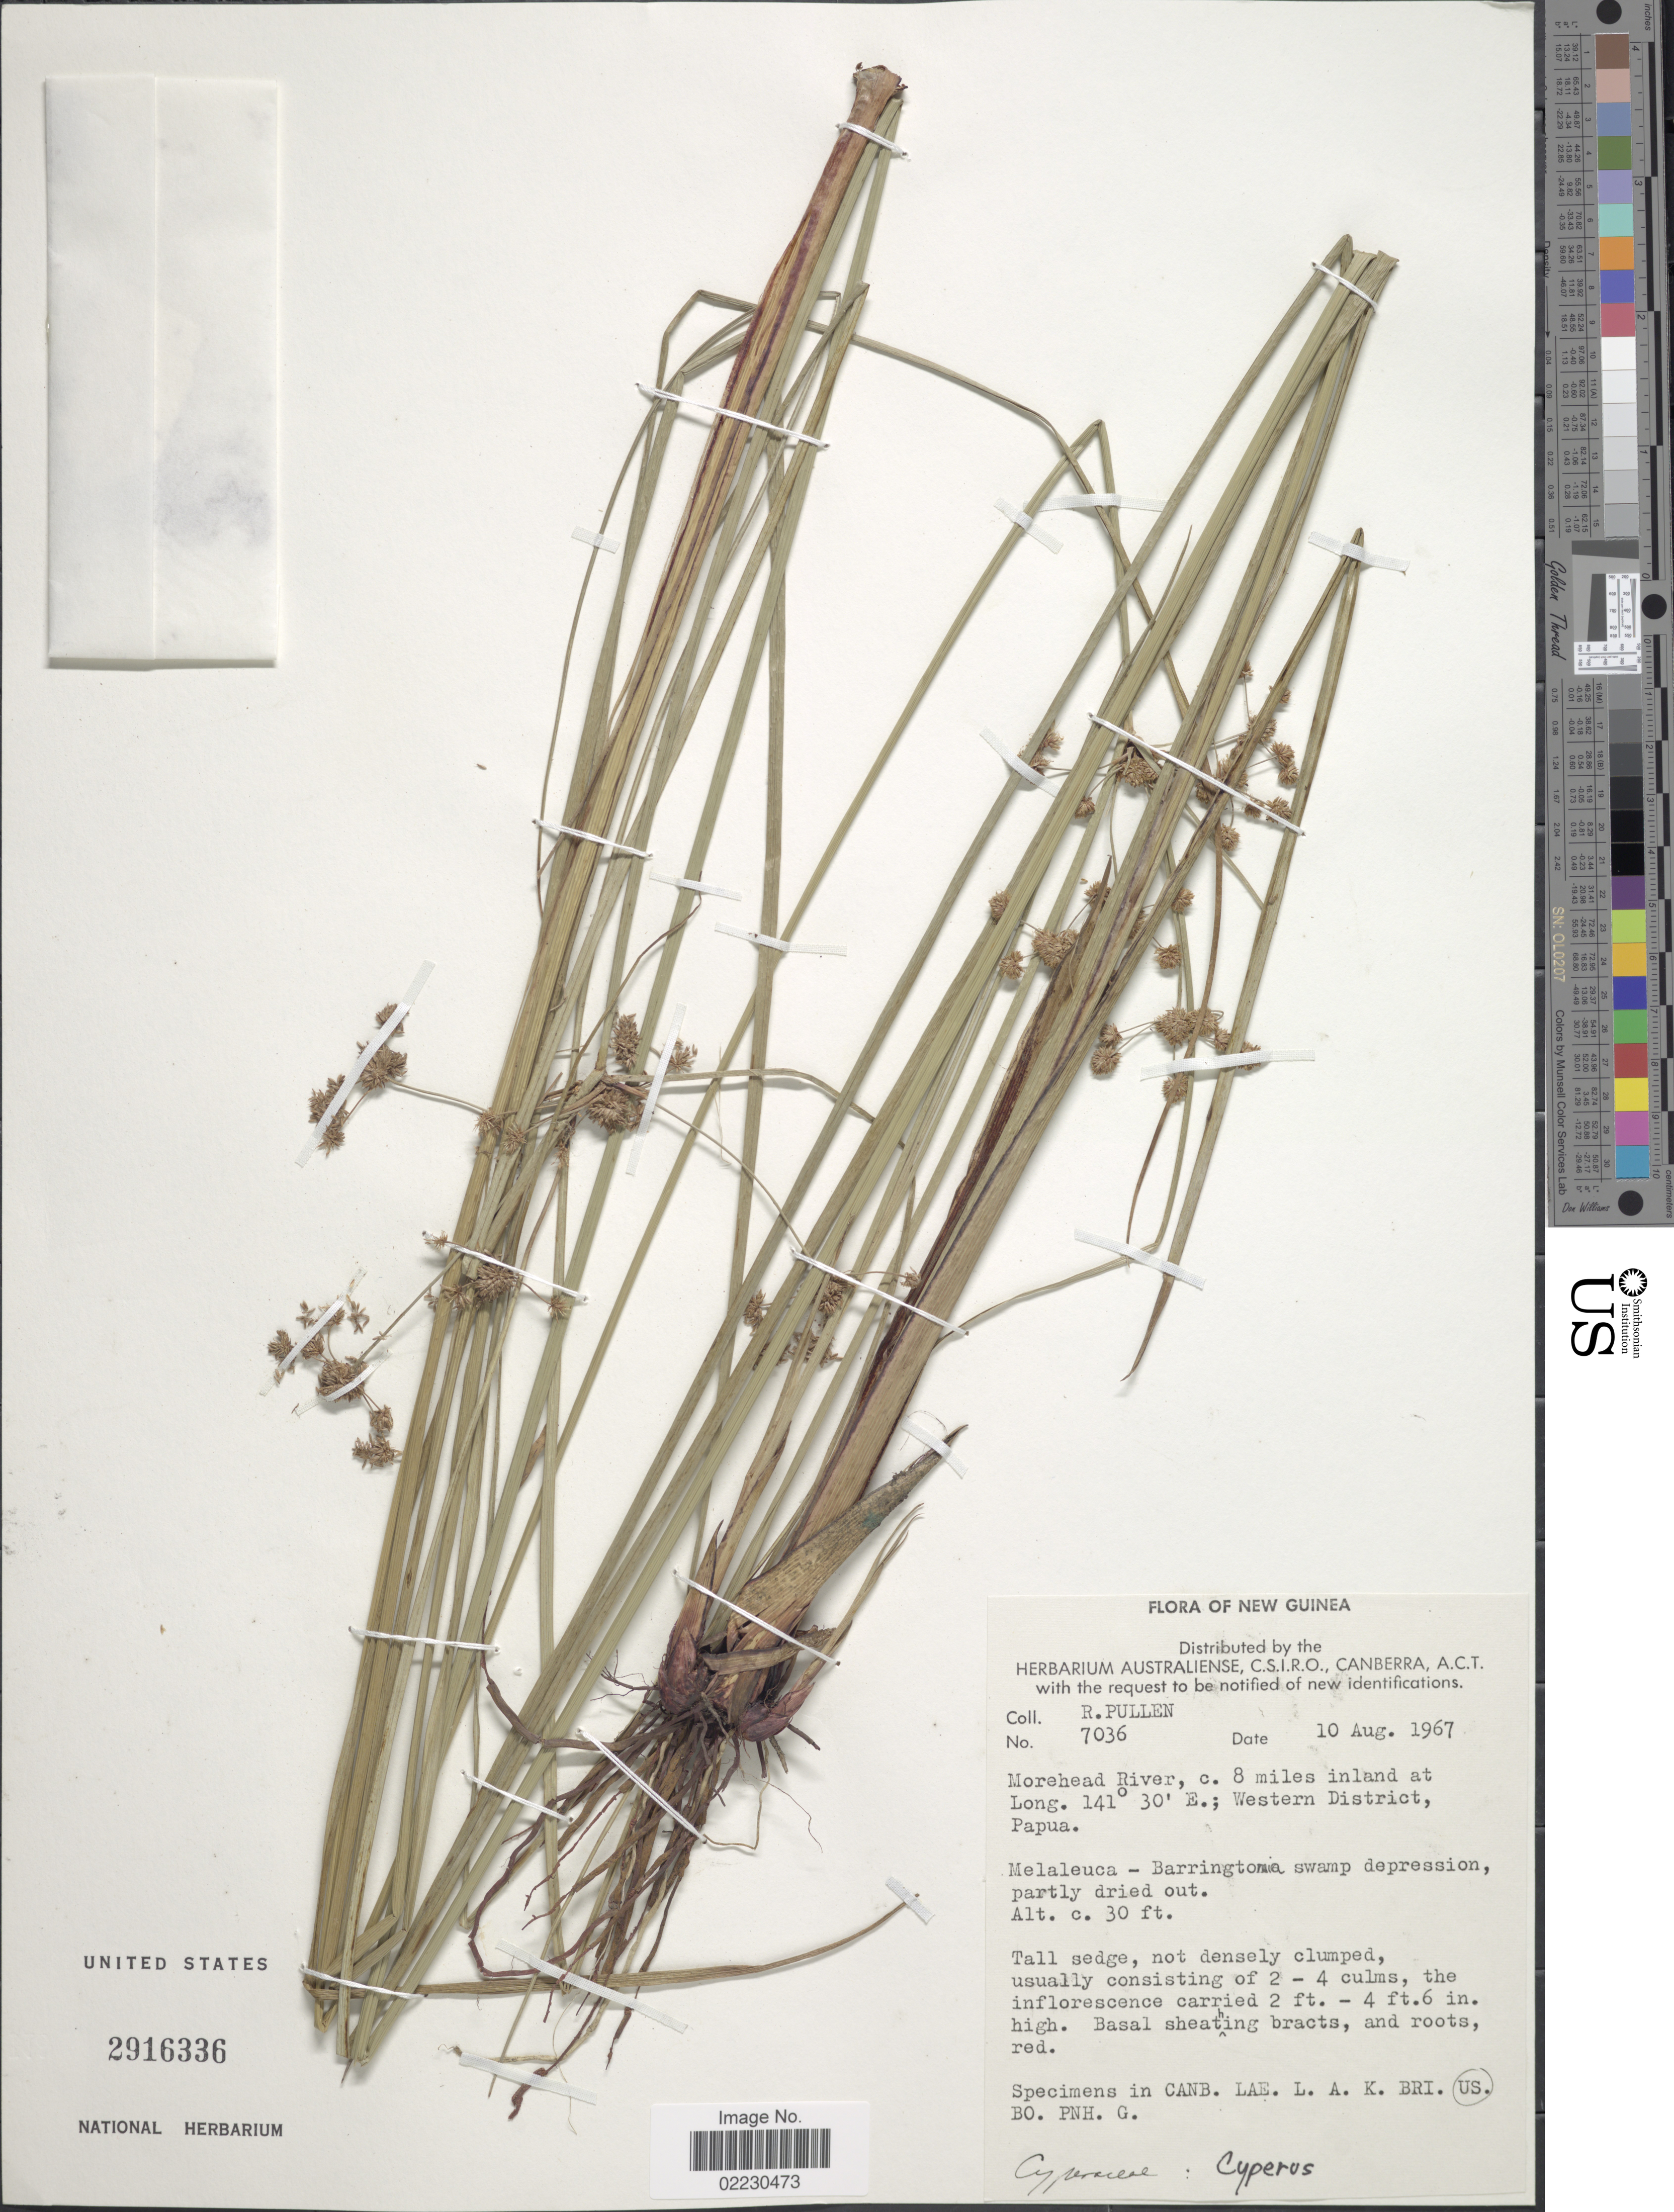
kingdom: Plantae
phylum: Tracheophyta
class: Liliopsida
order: Poales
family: Cyperaceae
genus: Cyperus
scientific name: Cyperus holoschoenus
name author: R. Br.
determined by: Strong, Mark T., (BOT), Smithsonian Institution - National Museum of Natural History (UNITED STATES)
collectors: R. Pullen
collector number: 7036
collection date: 1967-08-10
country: Papua New Guinea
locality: Morehead River, c. 8 miles inland at Long. Western District, Papua, New Guinea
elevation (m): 9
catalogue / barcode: US 2916336